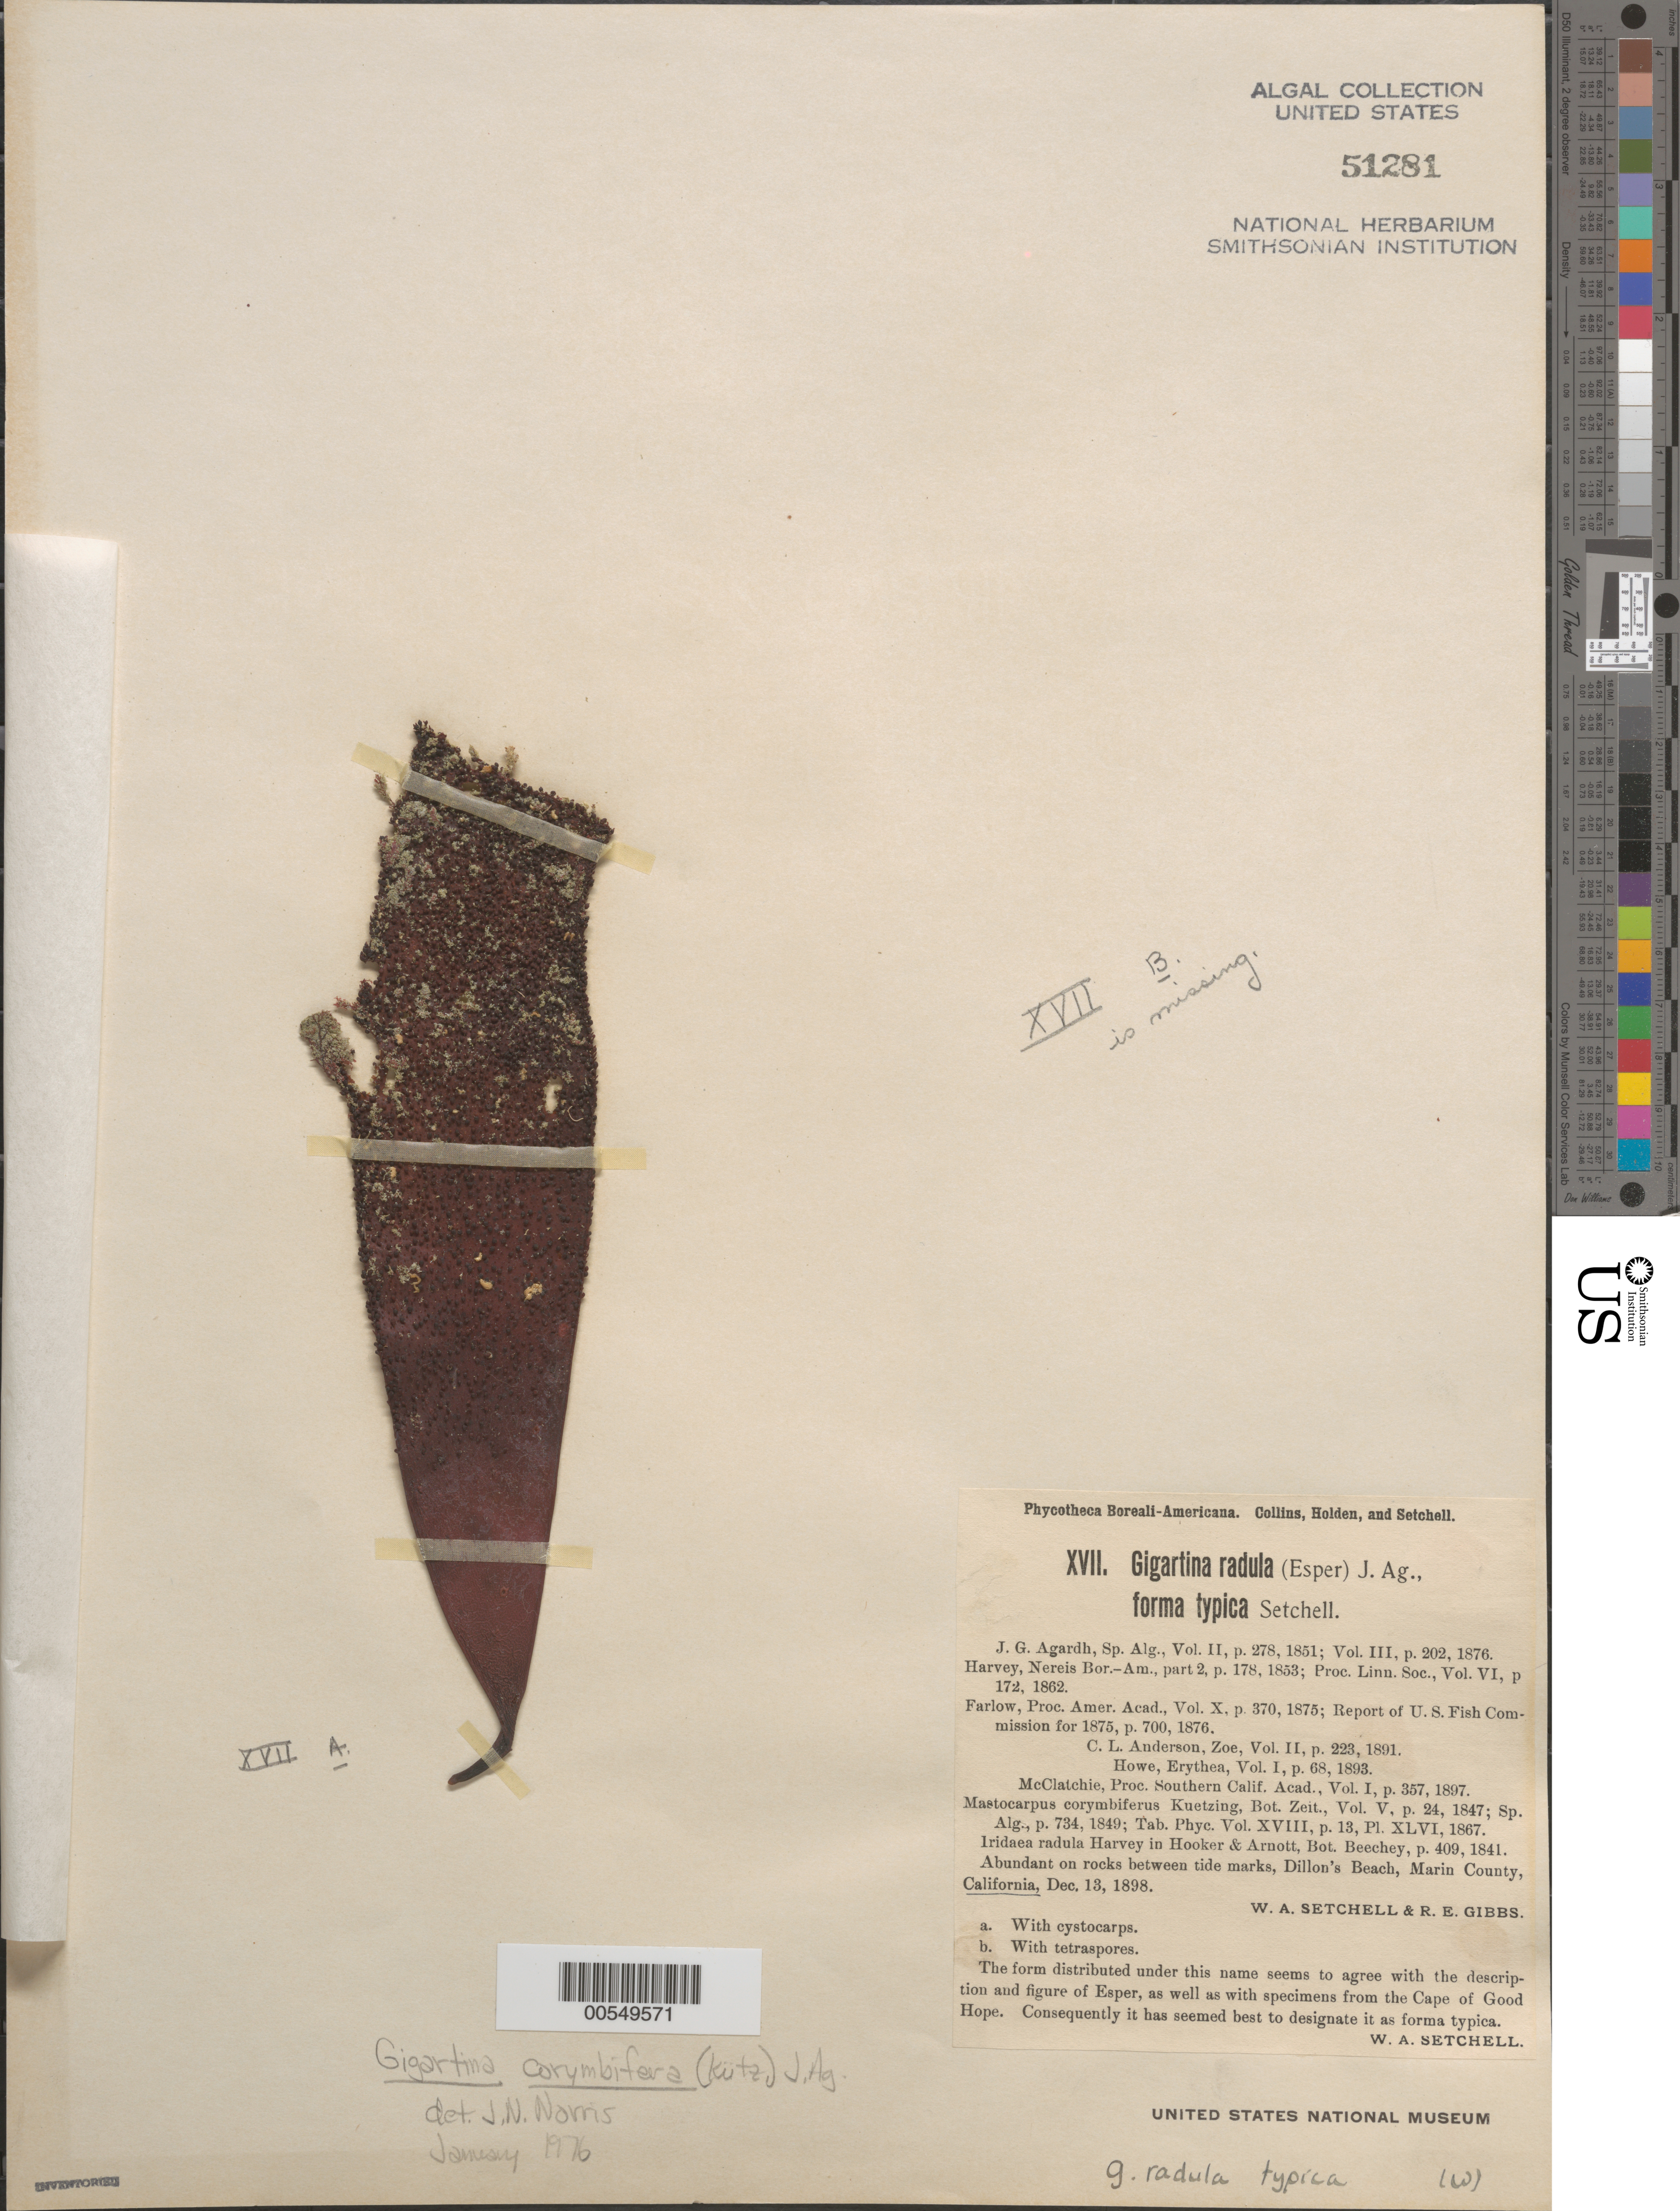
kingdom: Plantae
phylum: Rhodophyta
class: Florideophyceae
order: Gigartinales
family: Gigartinaceae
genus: Chondracanthus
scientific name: Chondracanthus corymbiferus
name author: (Kütz.) Guiry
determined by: Algae name updating Project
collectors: W. Setchell & R. Gibbs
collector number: PB-A XVII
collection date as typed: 13 Dec 1898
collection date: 1898-12-13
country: United States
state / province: California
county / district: Marin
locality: Dillons Beach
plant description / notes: Collins, Holden & Setchell, Phycotheca Boreali-Americana, as Gigartina radula f. typica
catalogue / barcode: US 51281